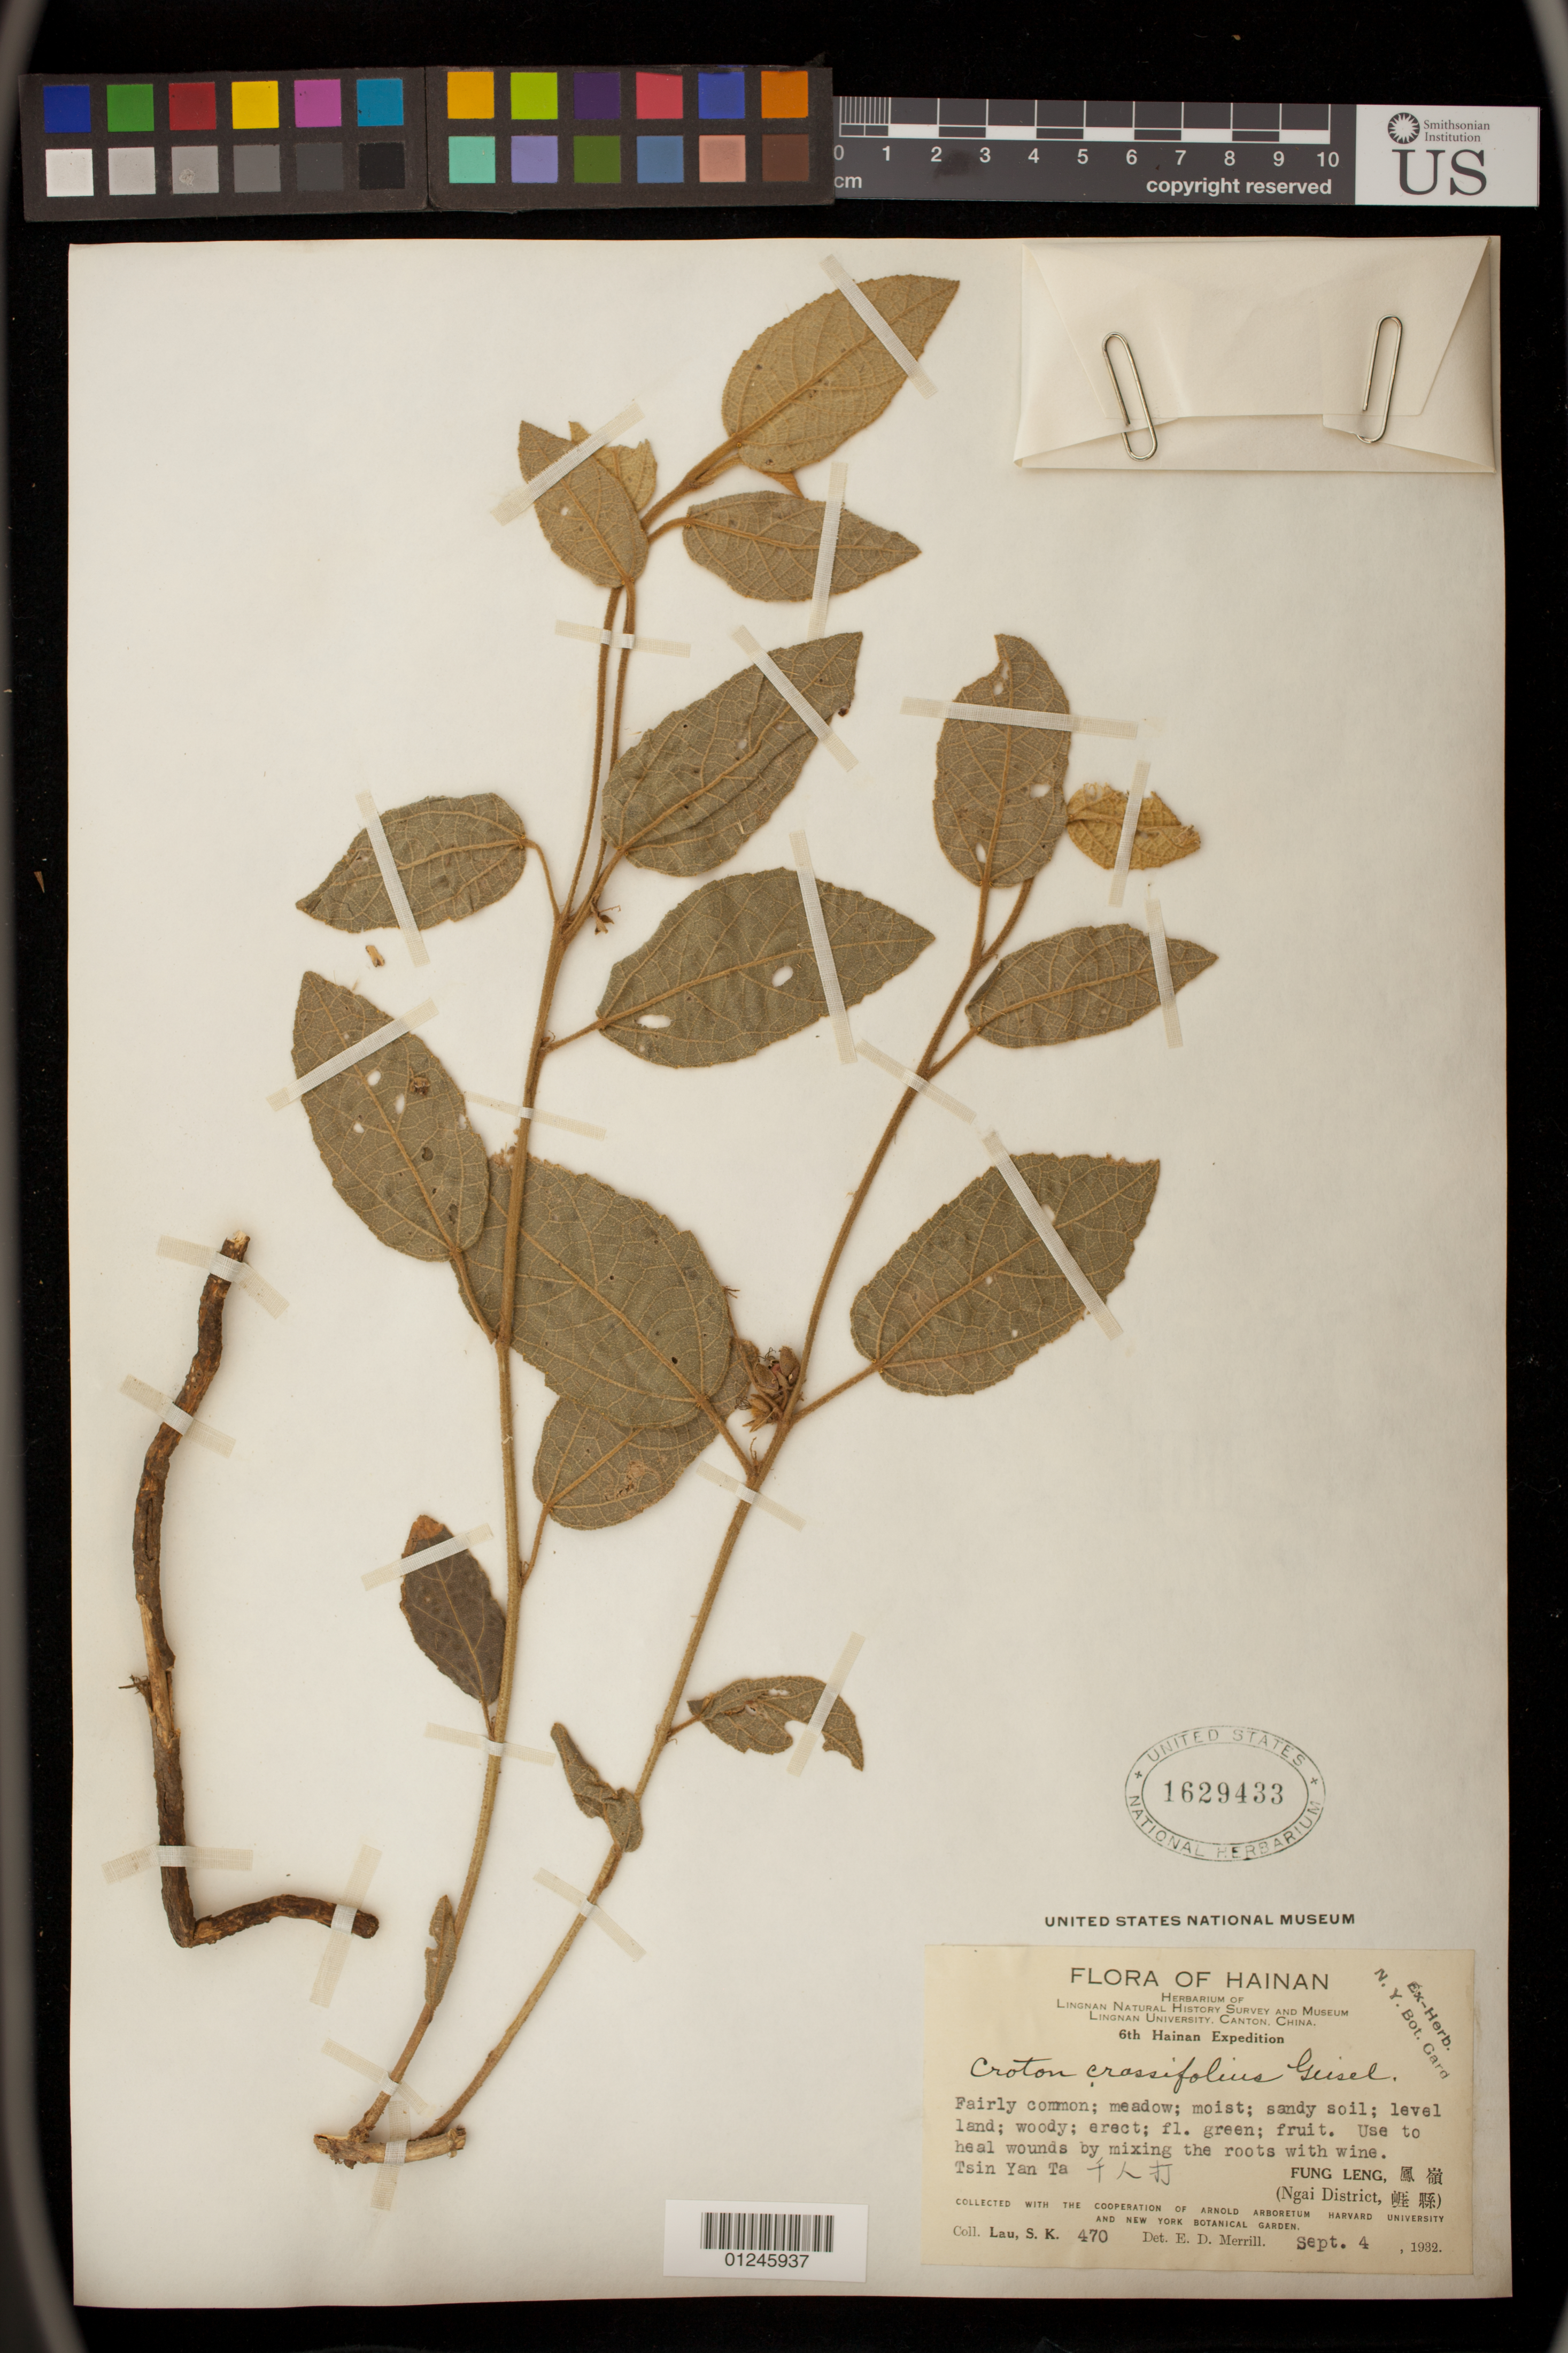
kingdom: Plantae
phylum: Tracheophyta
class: Magnoliopsida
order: Malpighiales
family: Euphorbiaceae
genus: Croton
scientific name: Croton crassifolius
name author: Geiseler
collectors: S. K. Lau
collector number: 470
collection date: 1932-09-04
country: China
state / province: Hainan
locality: Ngai District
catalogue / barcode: US 1629433